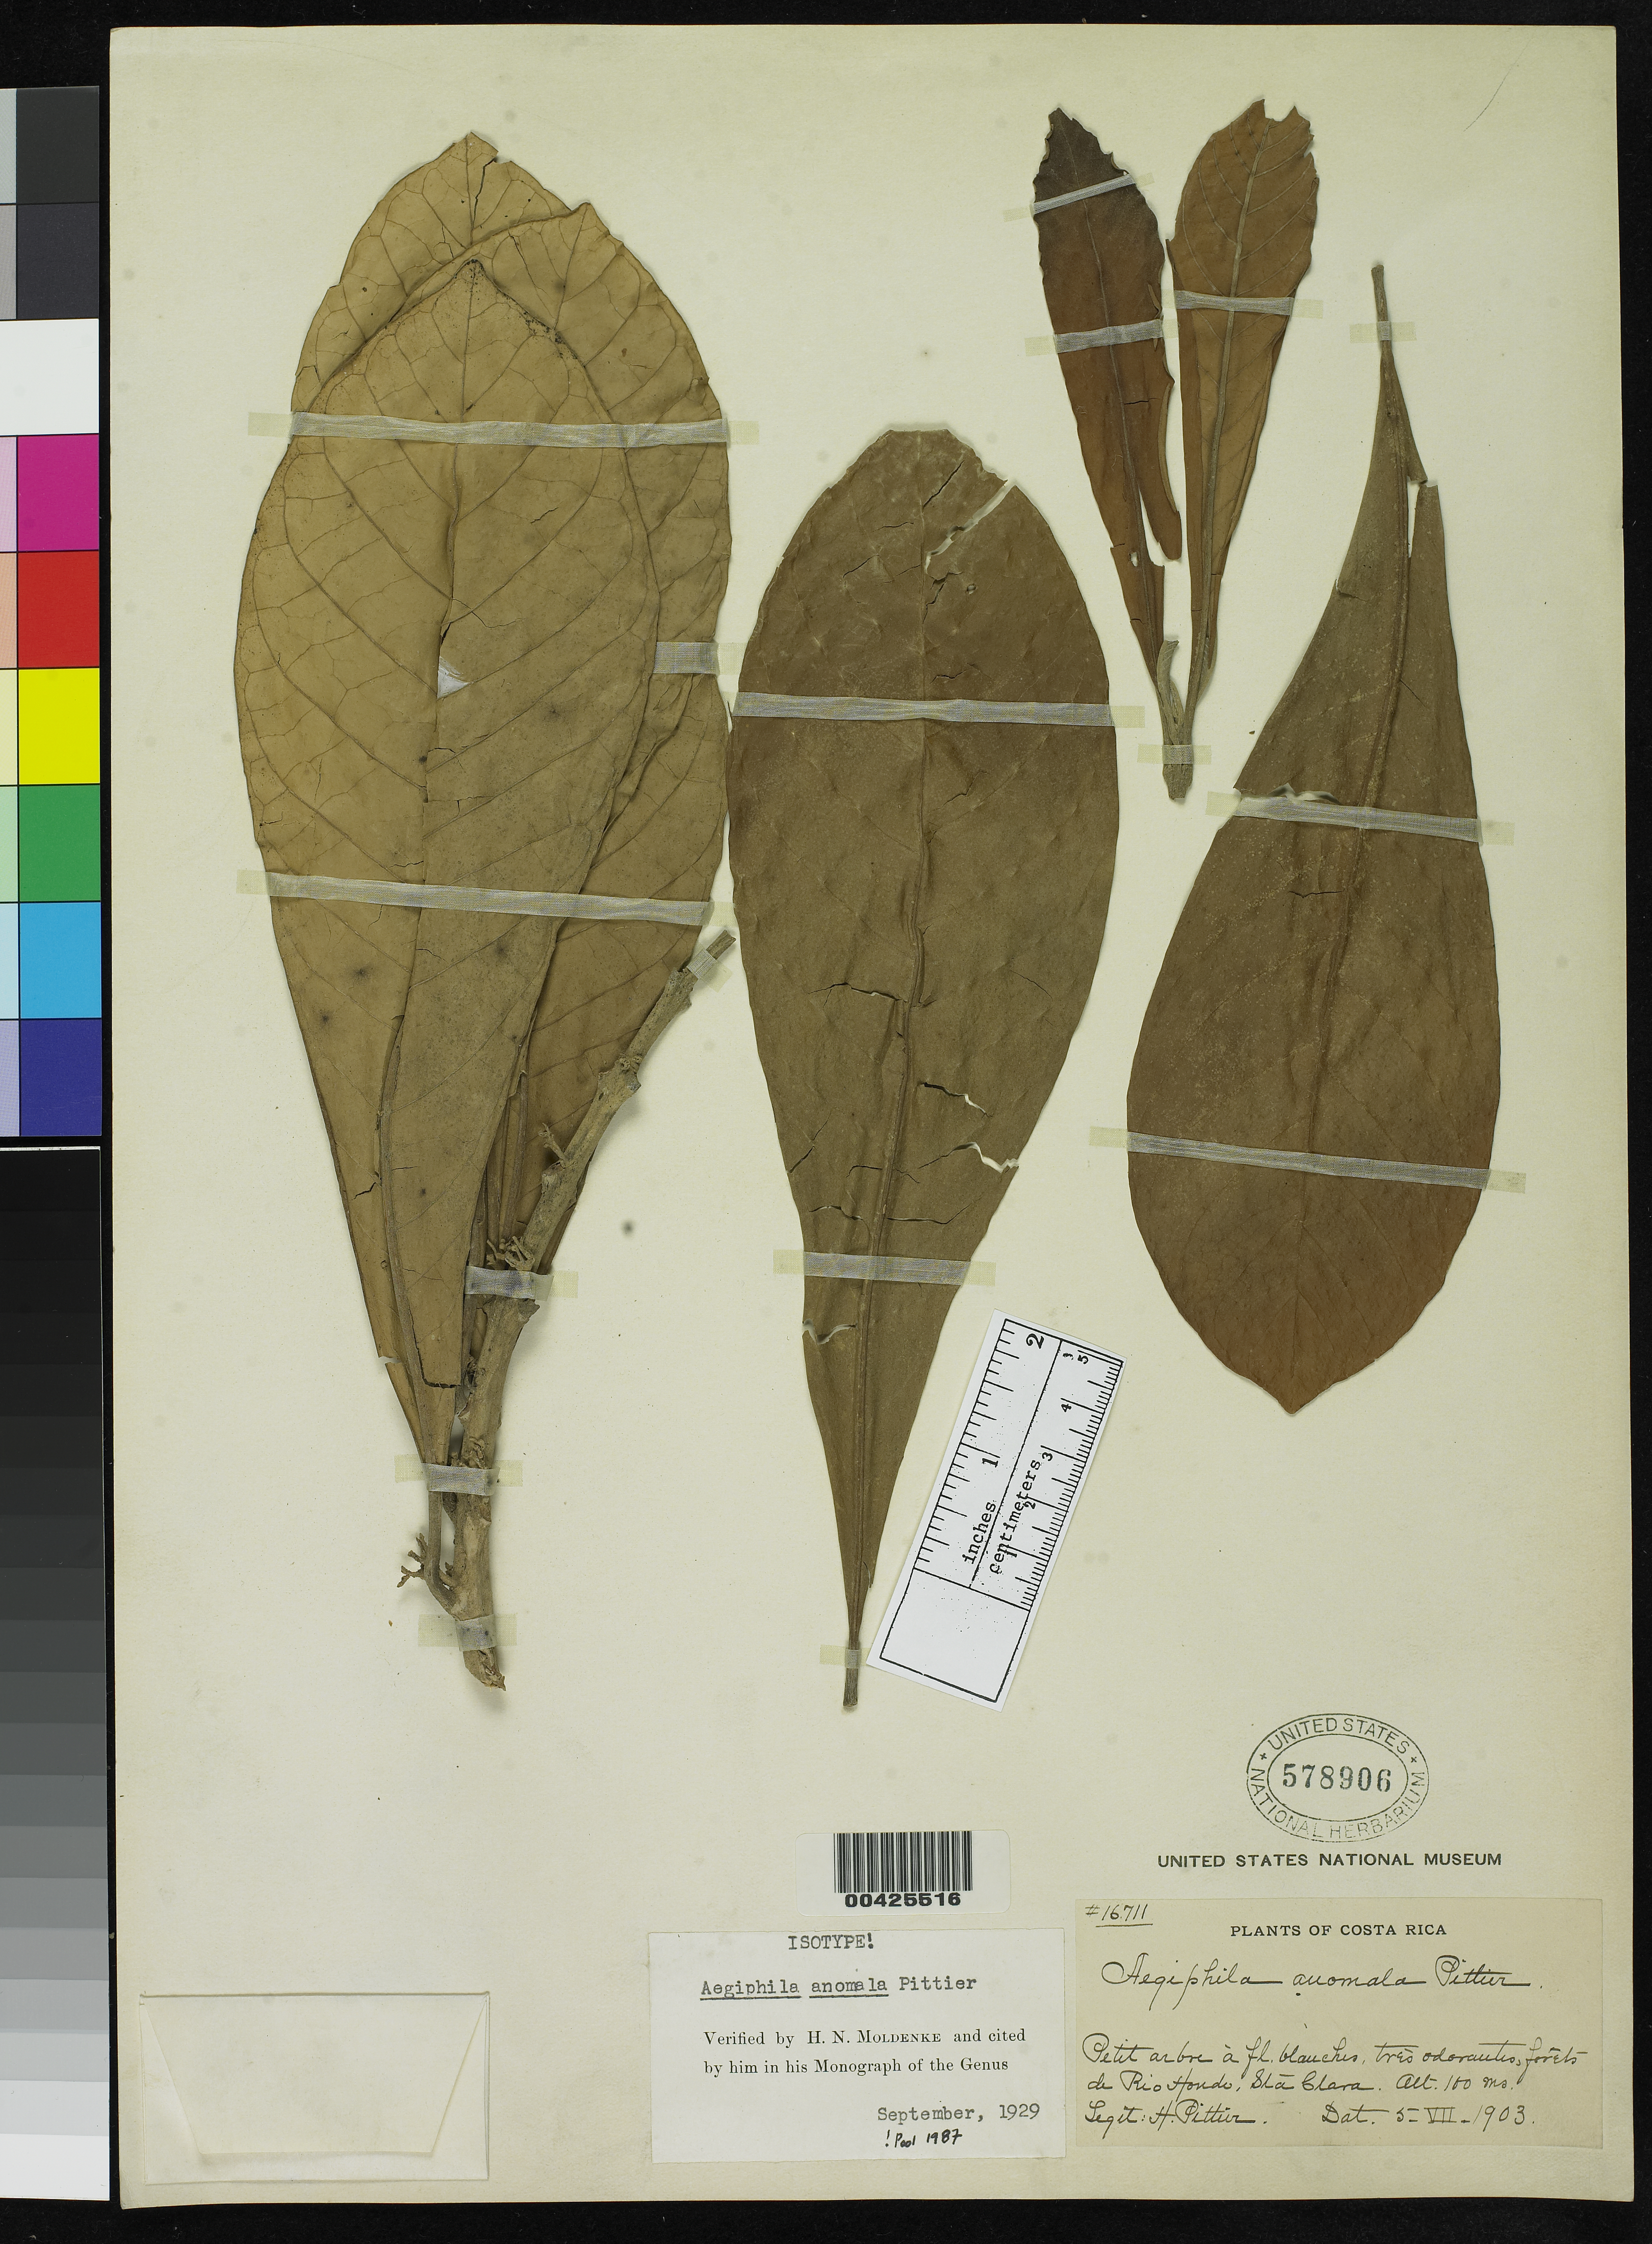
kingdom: Plantae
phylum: Tracheophyta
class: Magnoliopsida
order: Lamiales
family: Lamiaceae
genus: Aegiphila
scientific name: Aegiphila anomala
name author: Pittier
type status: Isotype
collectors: H. F. Pittier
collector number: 16711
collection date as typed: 05 Aug 1903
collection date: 1903-08-05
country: Costa Rica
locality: Forest of Rio Hondo, Santa Clara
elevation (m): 100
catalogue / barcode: US 578906